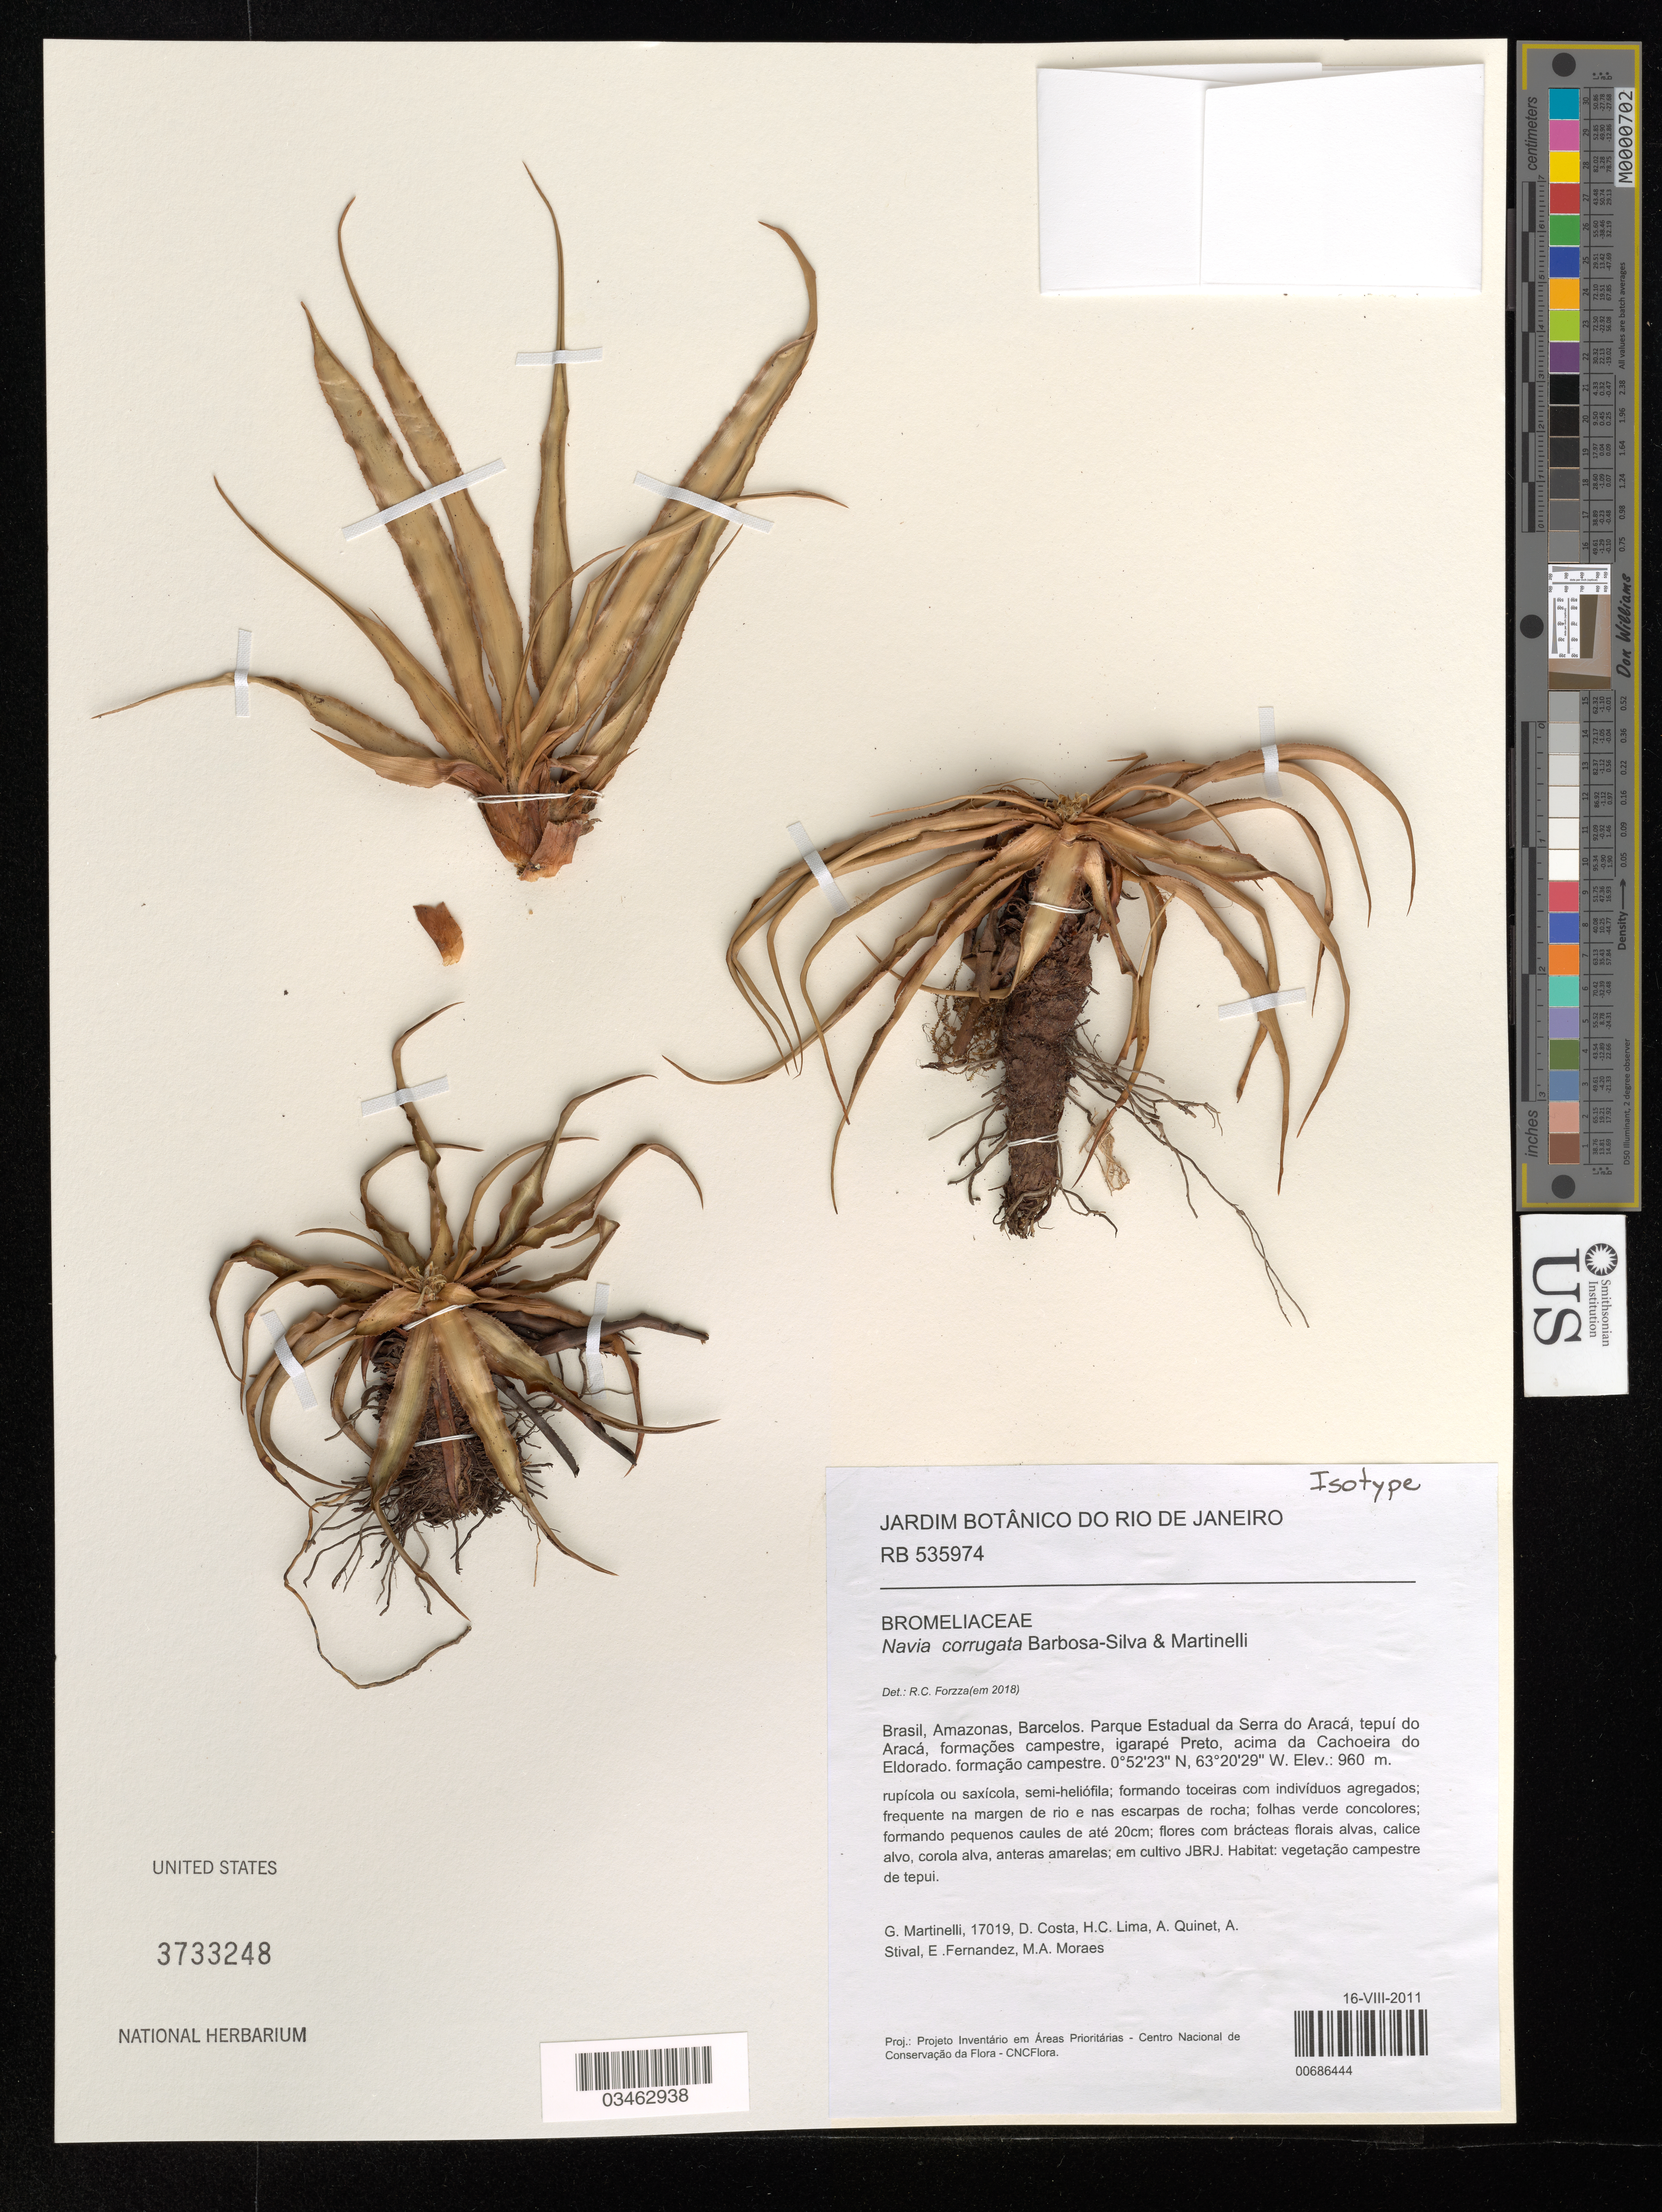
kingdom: Plantae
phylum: Tracheophyta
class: Liliopsida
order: Poales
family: Bromeliaceae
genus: Navia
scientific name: Navia corrugata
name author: Barbosa-Silva & Martinelli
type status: Isotype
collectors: G. Martinelli, D. Costa, H. C. Lima, A. Quinet, A. Stival, E. Fernandez & M. Moraes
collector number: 17019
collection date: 2011-08-16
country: Brazil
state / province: Amazonas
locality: Barcelos, Parque Estadual da Serra do Araca, tepui do Araca, formacoes campestre, igarape Preto, acima da Cachoeira do Eldorado. formacao campestre.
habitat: vegetacao campestre de tepui.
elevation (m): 960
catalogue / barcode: US 3733248